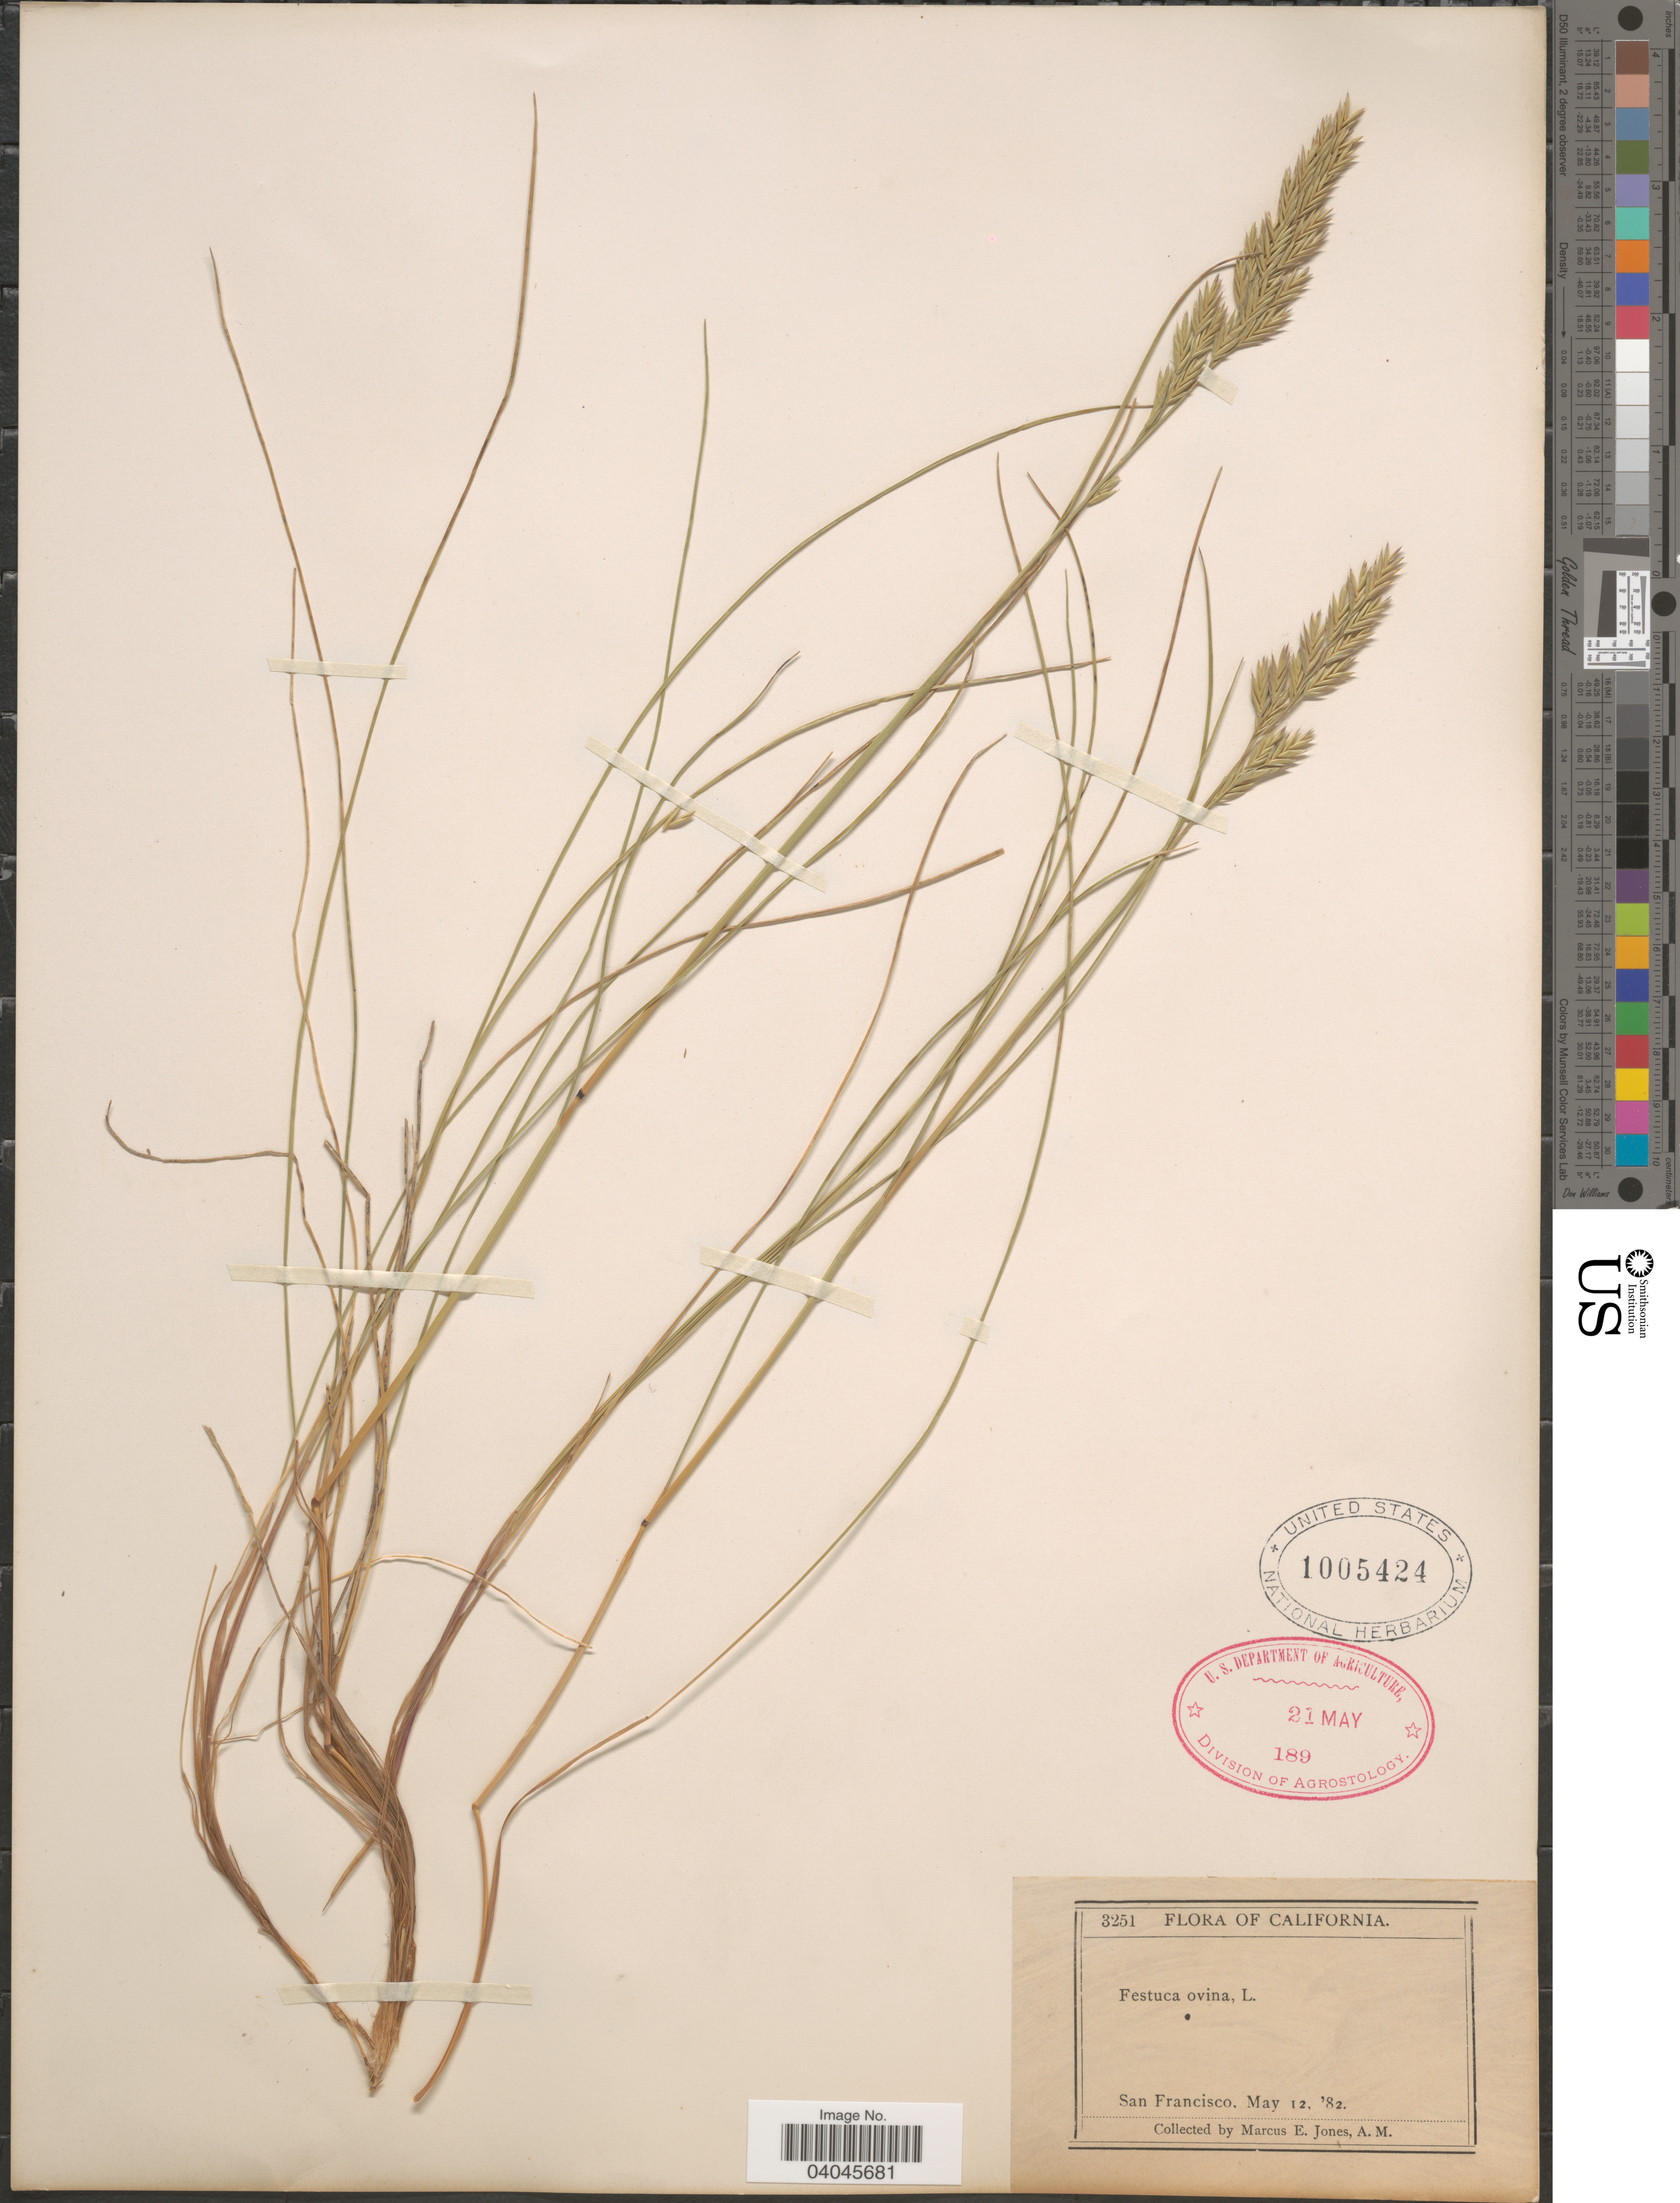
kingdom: Plantae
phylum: Tracheophyta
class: Liliopsida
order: Poales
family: Poaceae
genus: Festuca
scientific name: Festuca rubra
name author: L.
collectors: M. E. Jones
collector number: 3251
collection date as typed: Transcribed d/m/y: 12/5/82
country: United States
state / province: California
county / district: San Francisco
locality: San Francisco.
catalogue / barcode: US 1005424